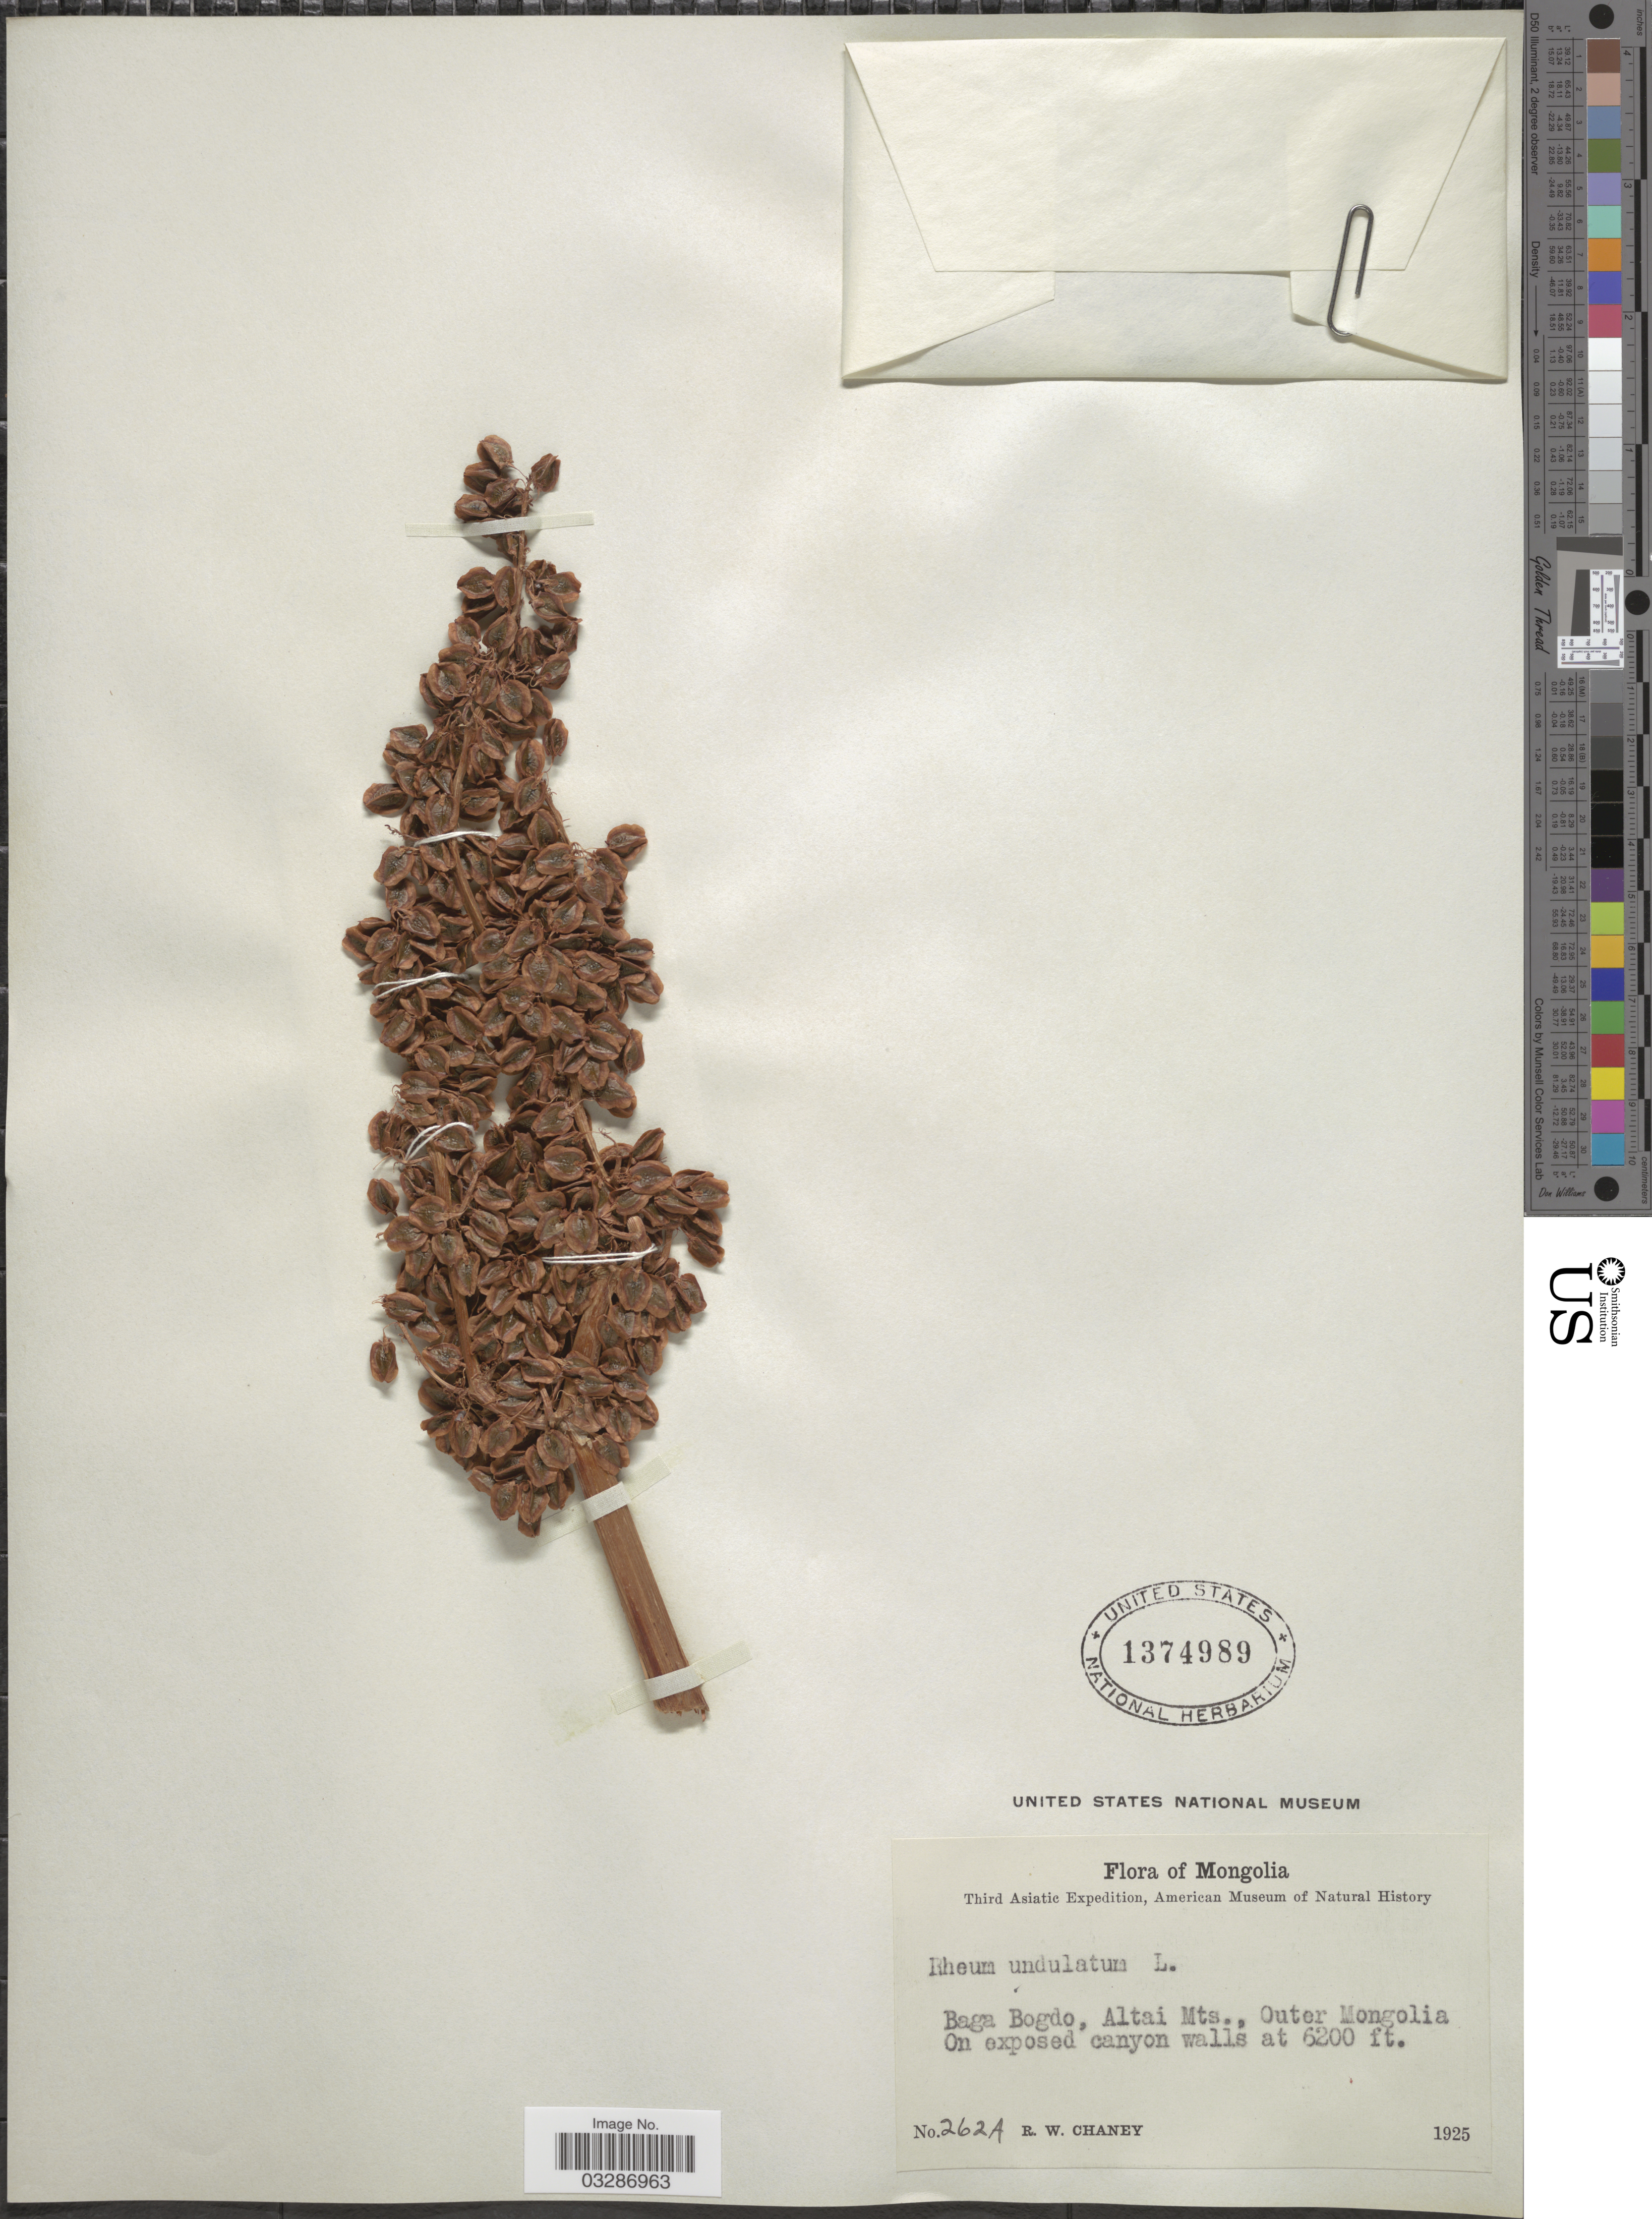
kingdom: Plantae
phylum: Tracheophyta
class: Magnoliopsida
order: Caryophyllales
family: Polygonaceae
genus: Rheum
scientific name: Rheum undulatum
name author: L.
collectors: R. Chaney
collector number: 262A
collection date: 1925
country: Mongolia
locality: Baga Bogdo, Altai Mts., Outer Mongolia.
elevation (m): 1890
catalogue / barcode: US 1374989